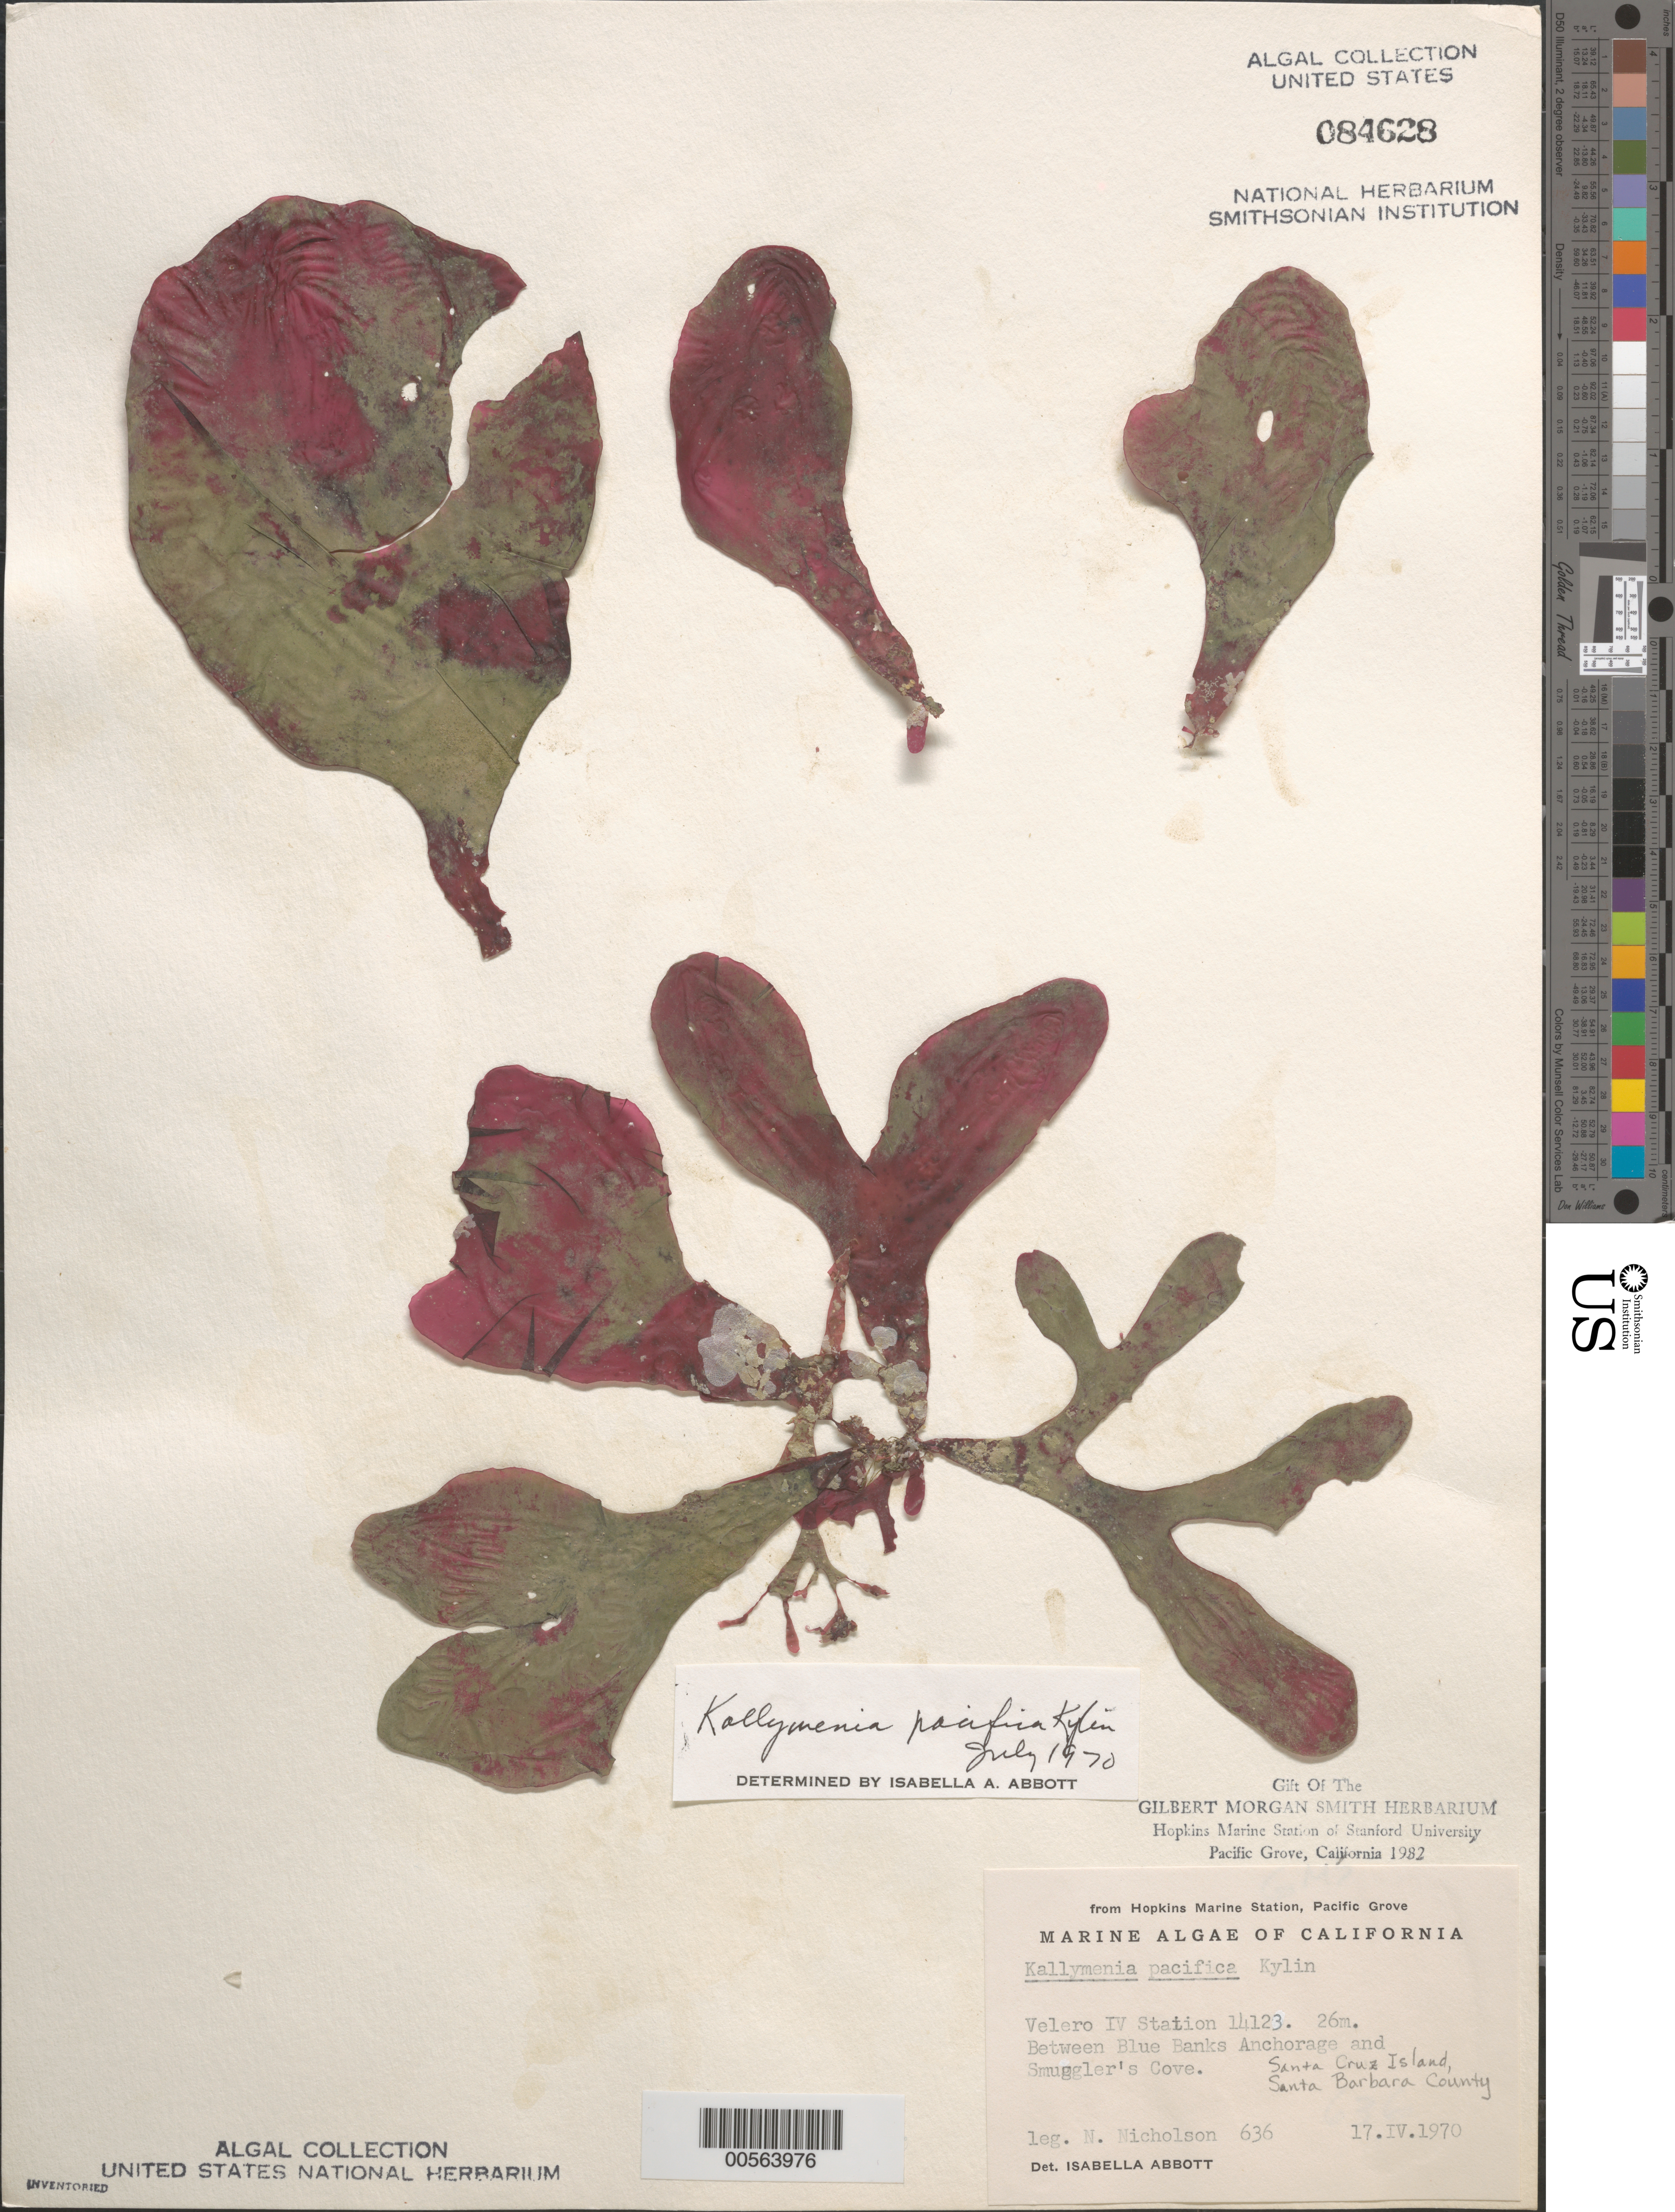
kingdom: Plantae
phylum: Rhodophyta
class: Florideophyceae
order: Gigartinales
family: Kallymeniaceae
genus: Kallymenia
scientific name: Kallymenia pacifica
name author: Kylin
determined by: Abbott, Isabella A.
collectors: N. Nicholson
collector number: Nln 636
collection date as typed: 17 Apr 1970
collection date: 1970-04-17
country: United States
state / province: California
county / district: Santa Barbara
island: Santa Cruz Island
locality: Between Blue Banks Anchorage and Smuggler's Cove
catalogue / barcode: US 84628